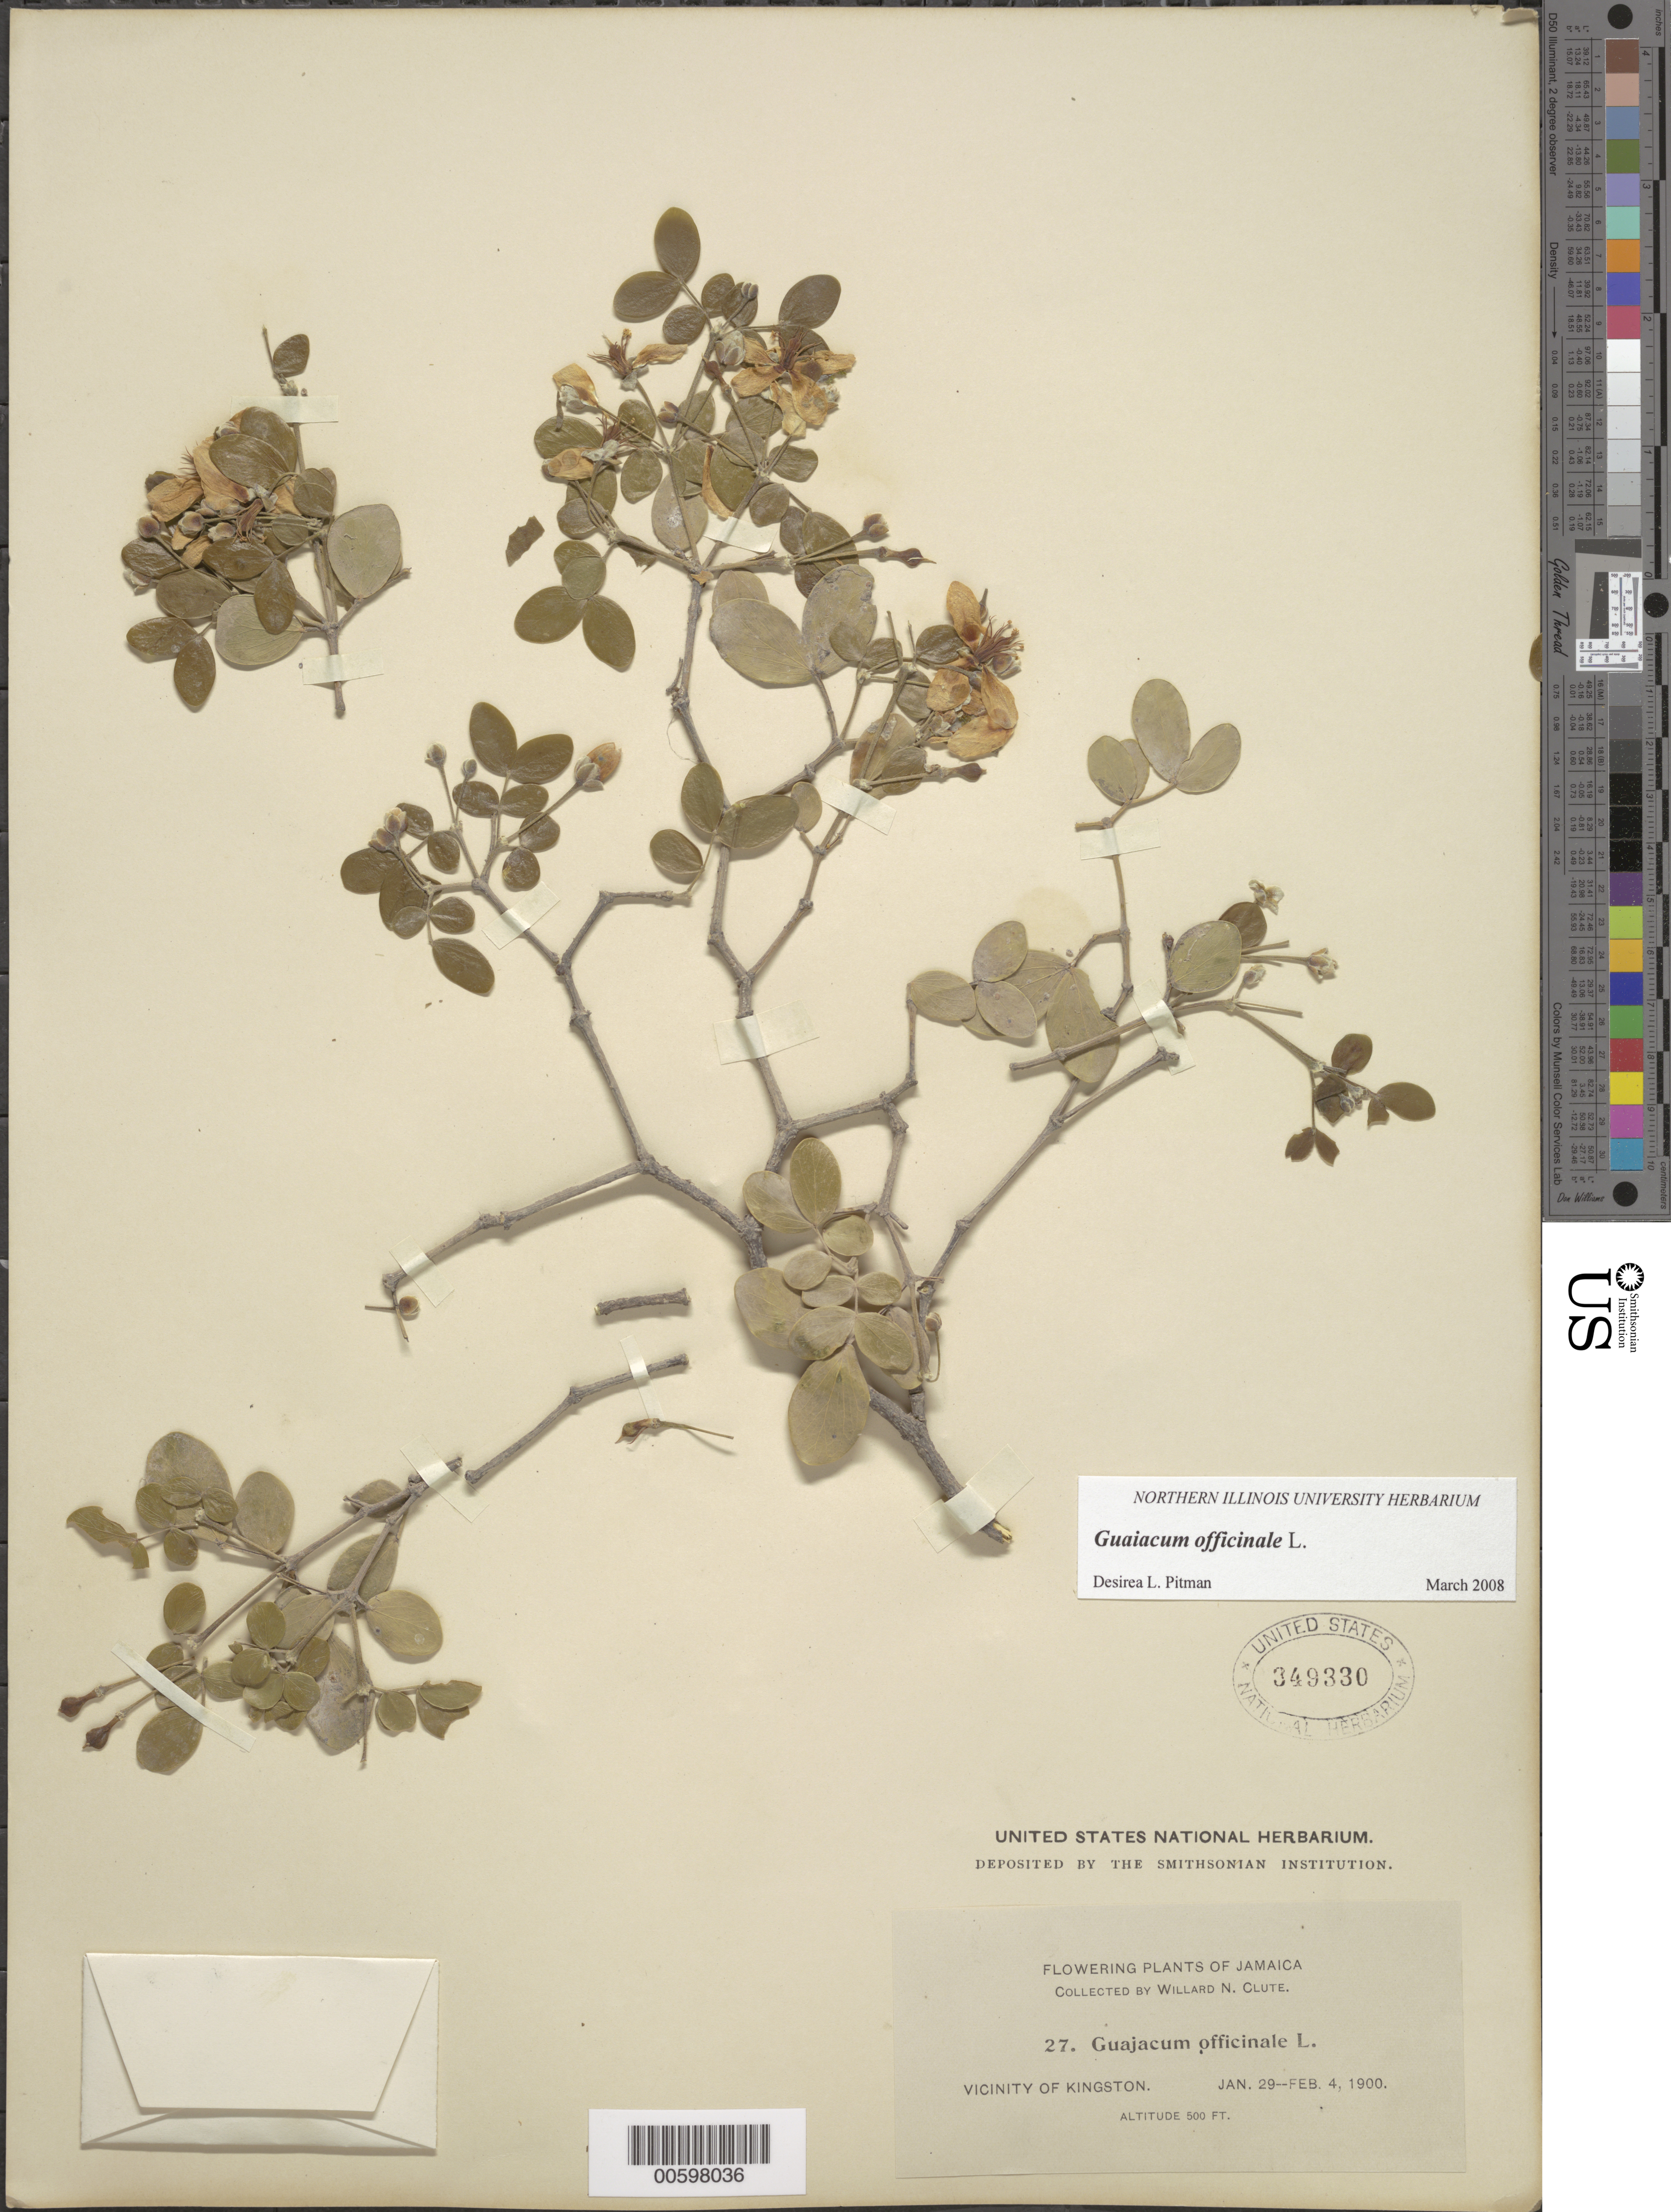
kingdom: Plantae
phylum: Tracheophyta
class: Magnoliopsida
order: Zygophyllales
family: Zygophyllaceae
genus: Guaiacum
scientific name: Guaiacum officinale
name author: L.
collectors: W. N. Clute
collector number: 27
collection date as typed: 29 Jan 1900 to 04 Feb 1900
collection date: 1900-01-29/1900-02-04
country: Jamaica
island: Greater Antilles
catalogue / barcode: US 349330